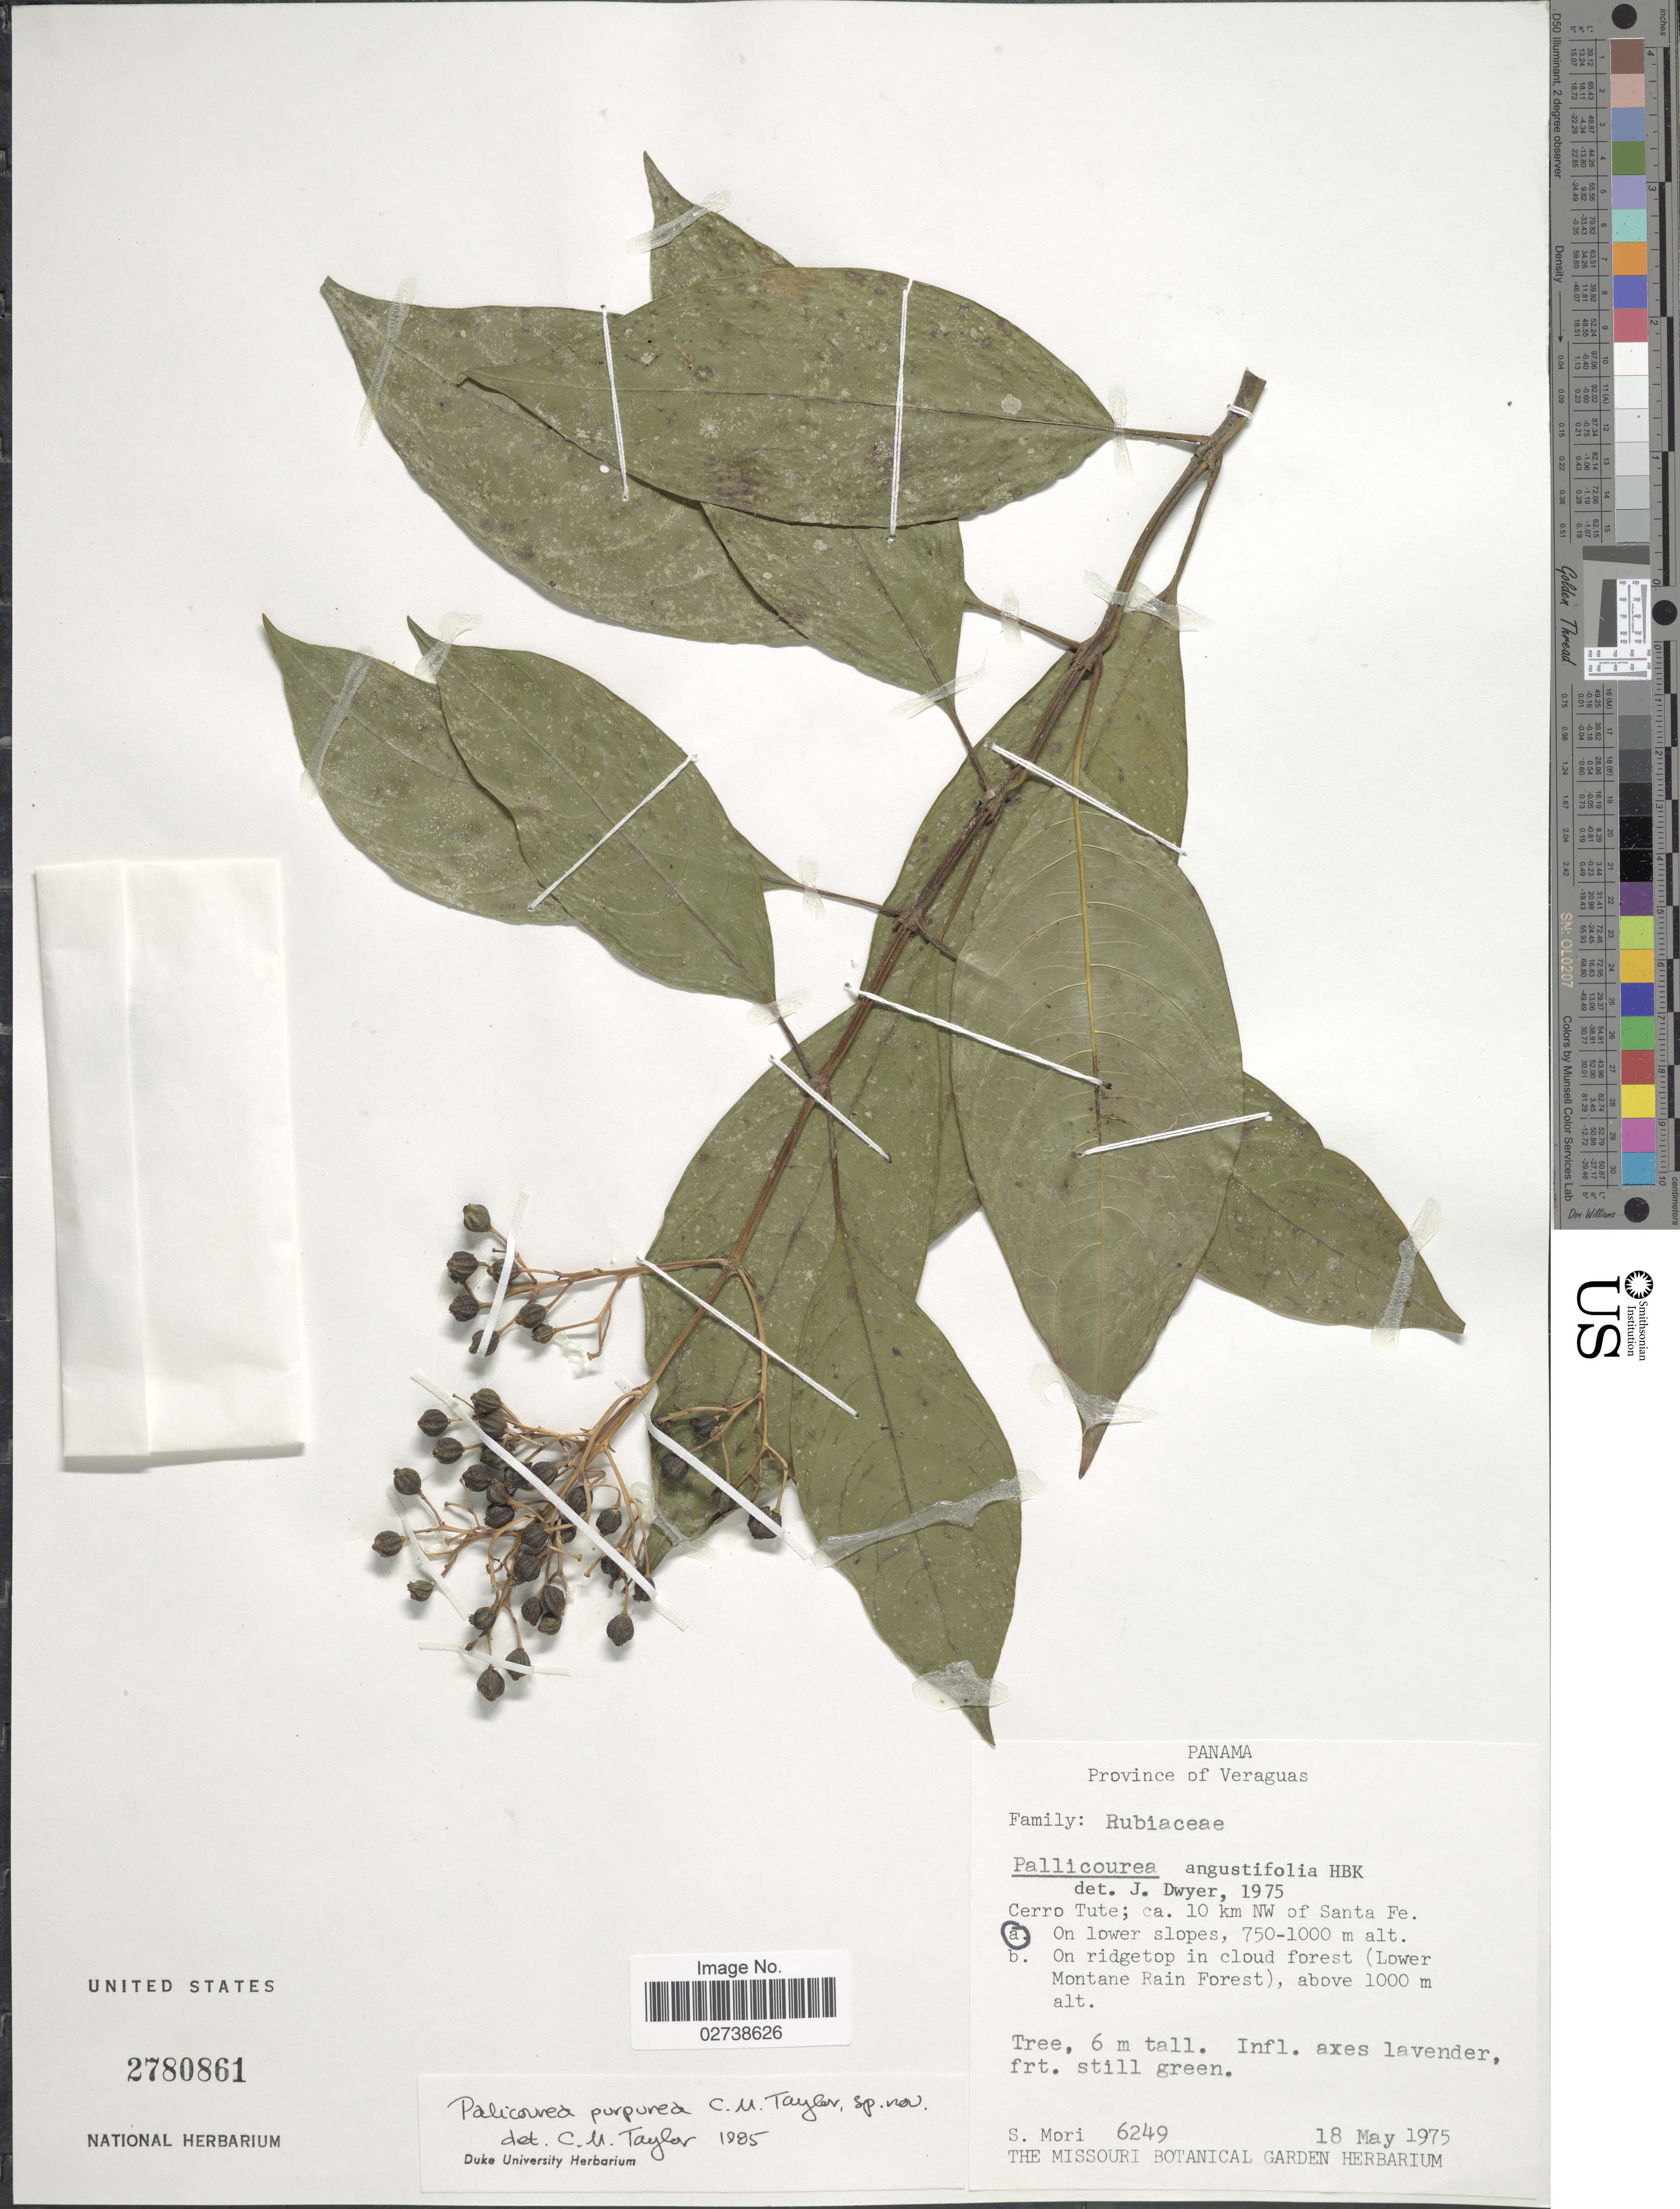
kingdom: Plantae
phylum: Tracheophyta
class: Magnoliopsida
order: Gentianales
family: Rubiaceae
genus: Palicourea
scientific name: Palicourea purpurea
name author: C.M. Taylor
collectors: S. Mori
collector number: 6249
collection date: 1975-05-18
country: Panama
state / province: Veraguas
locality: Cerro Tute, ca 10 km NW of Santa Fe. On lower slopes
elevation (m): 750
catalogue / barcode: US 2780861